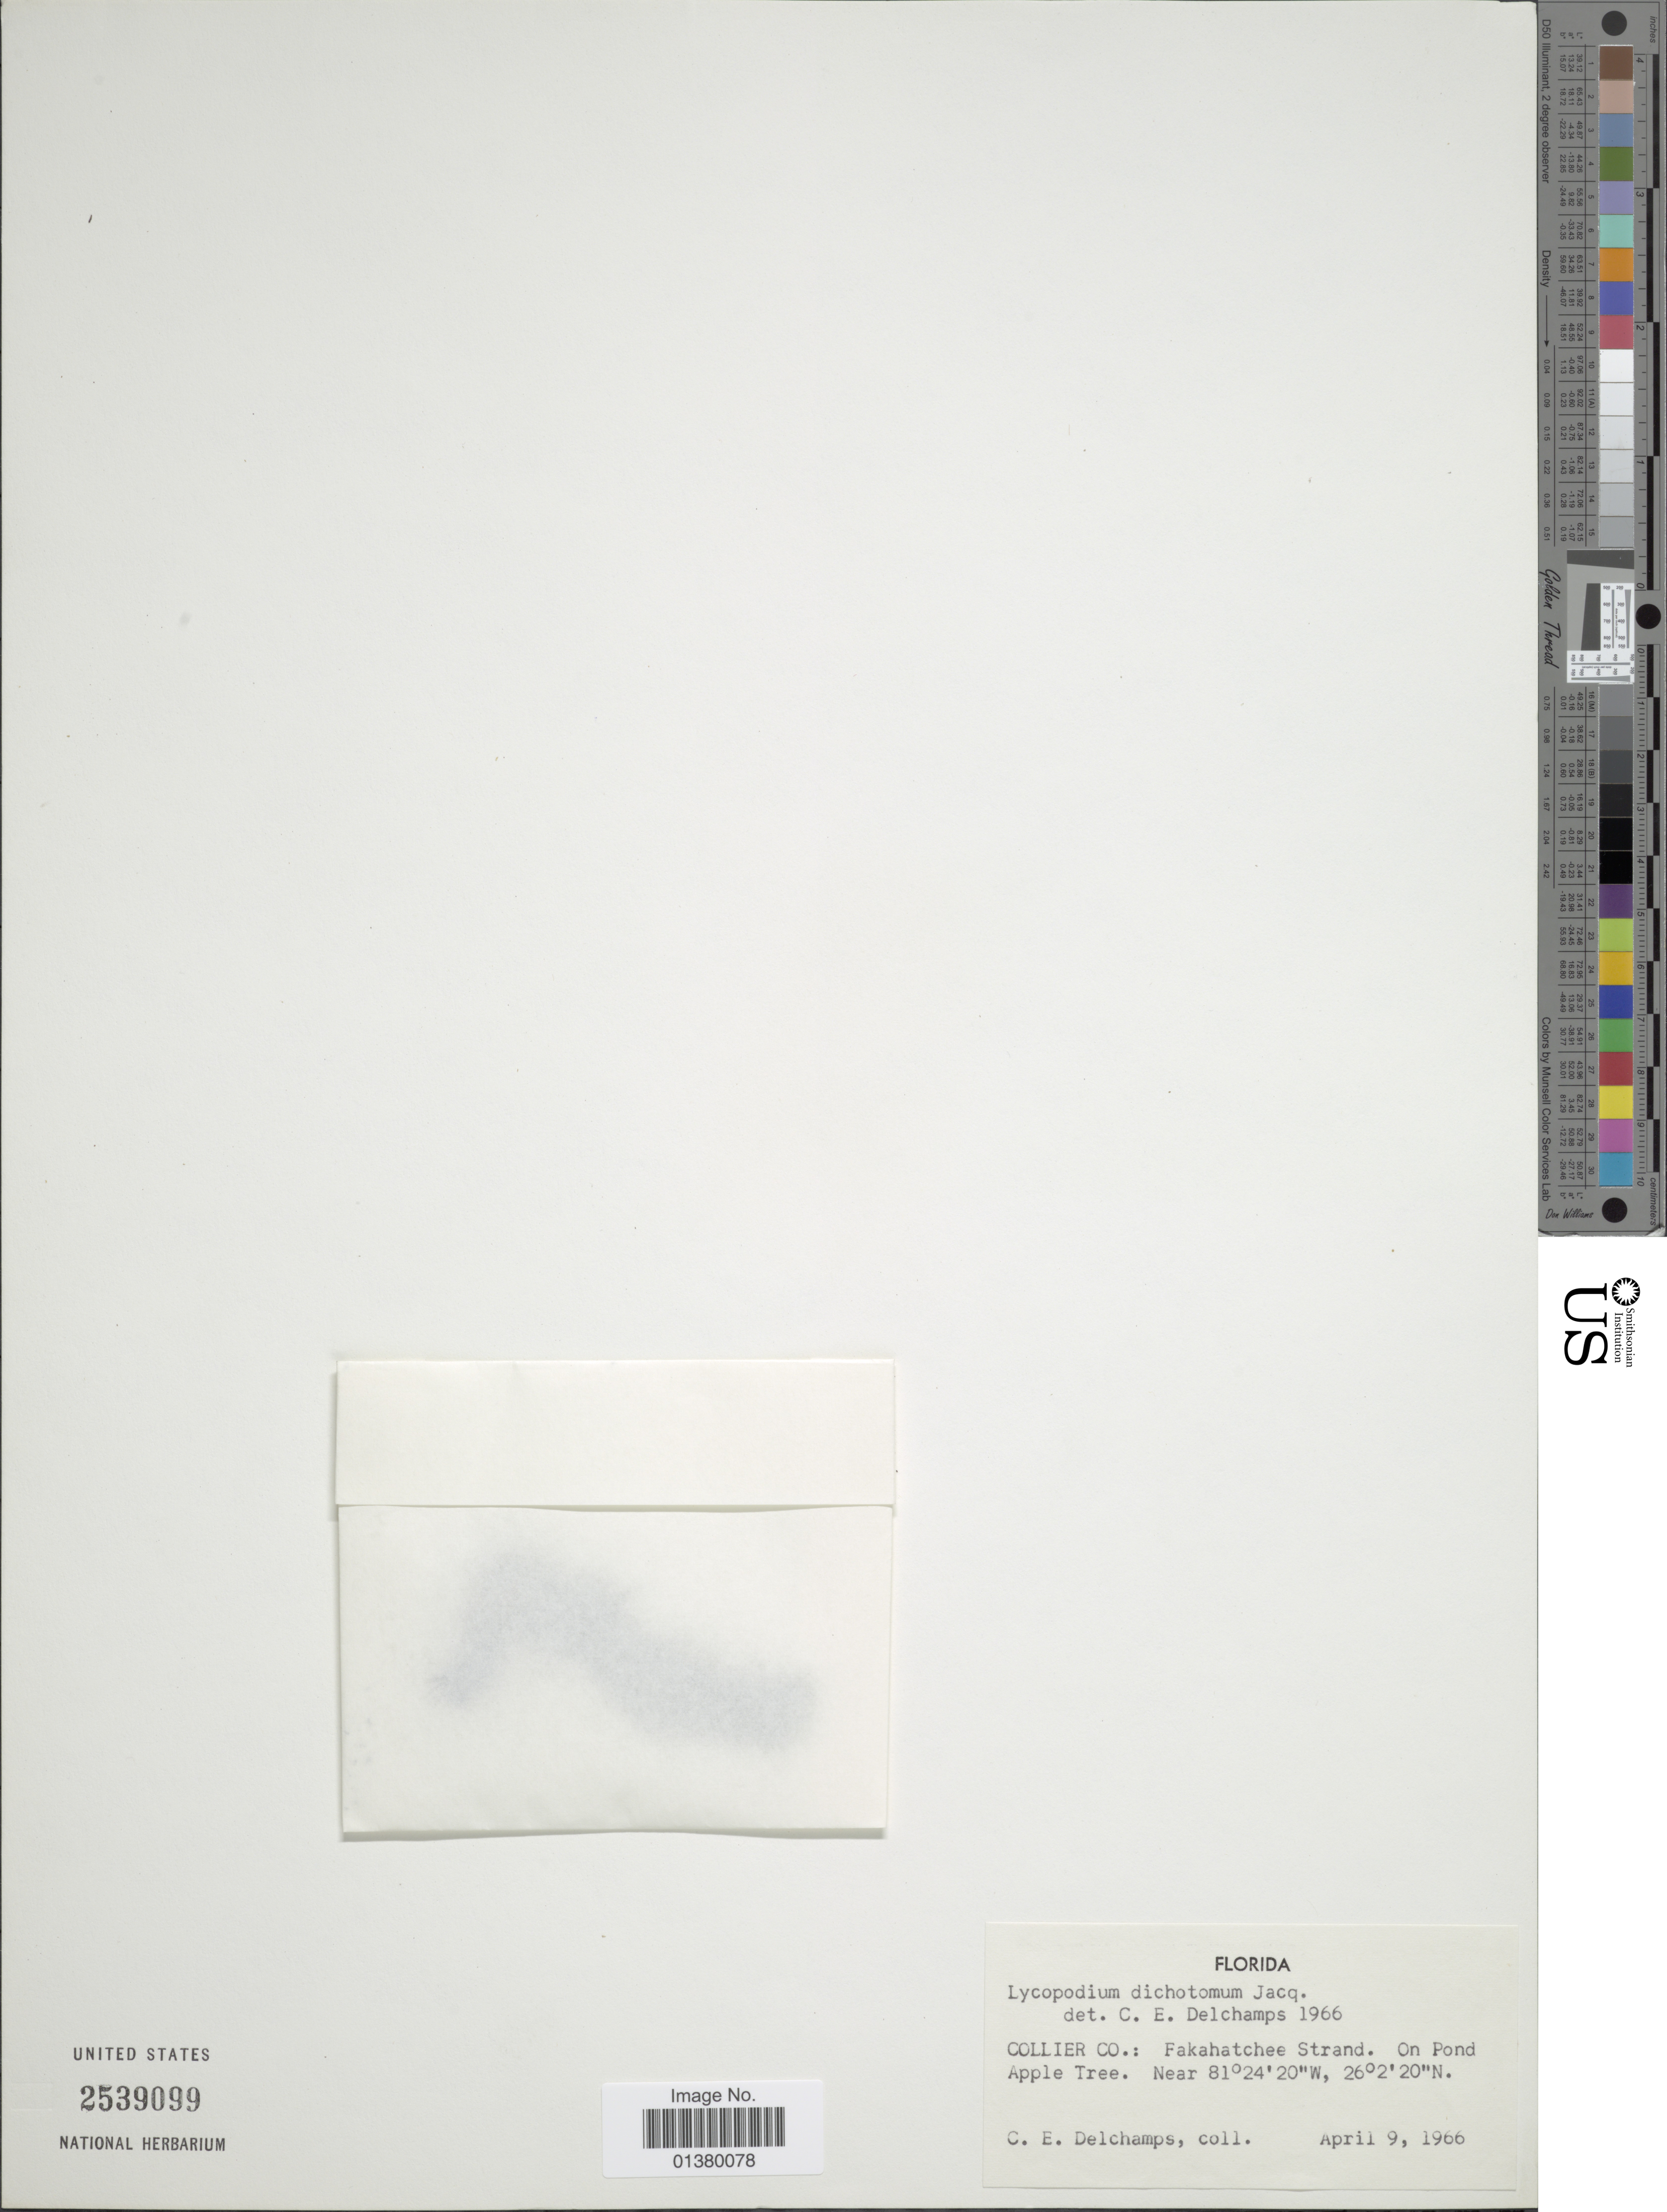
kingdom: Plantae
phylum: Tracheophyta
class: Lycopodiopsida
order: Lycopodiales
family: Lycopodiaceae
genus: Phlegmariurus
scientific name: Phlegmariurus dichotomus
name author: (Jacq.) W.H. Wagner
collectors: C. Dechamp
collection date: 1966-04-09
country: United States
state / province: Florida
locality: Collier Co: Fakahatches Strand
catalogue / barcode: US 2539099